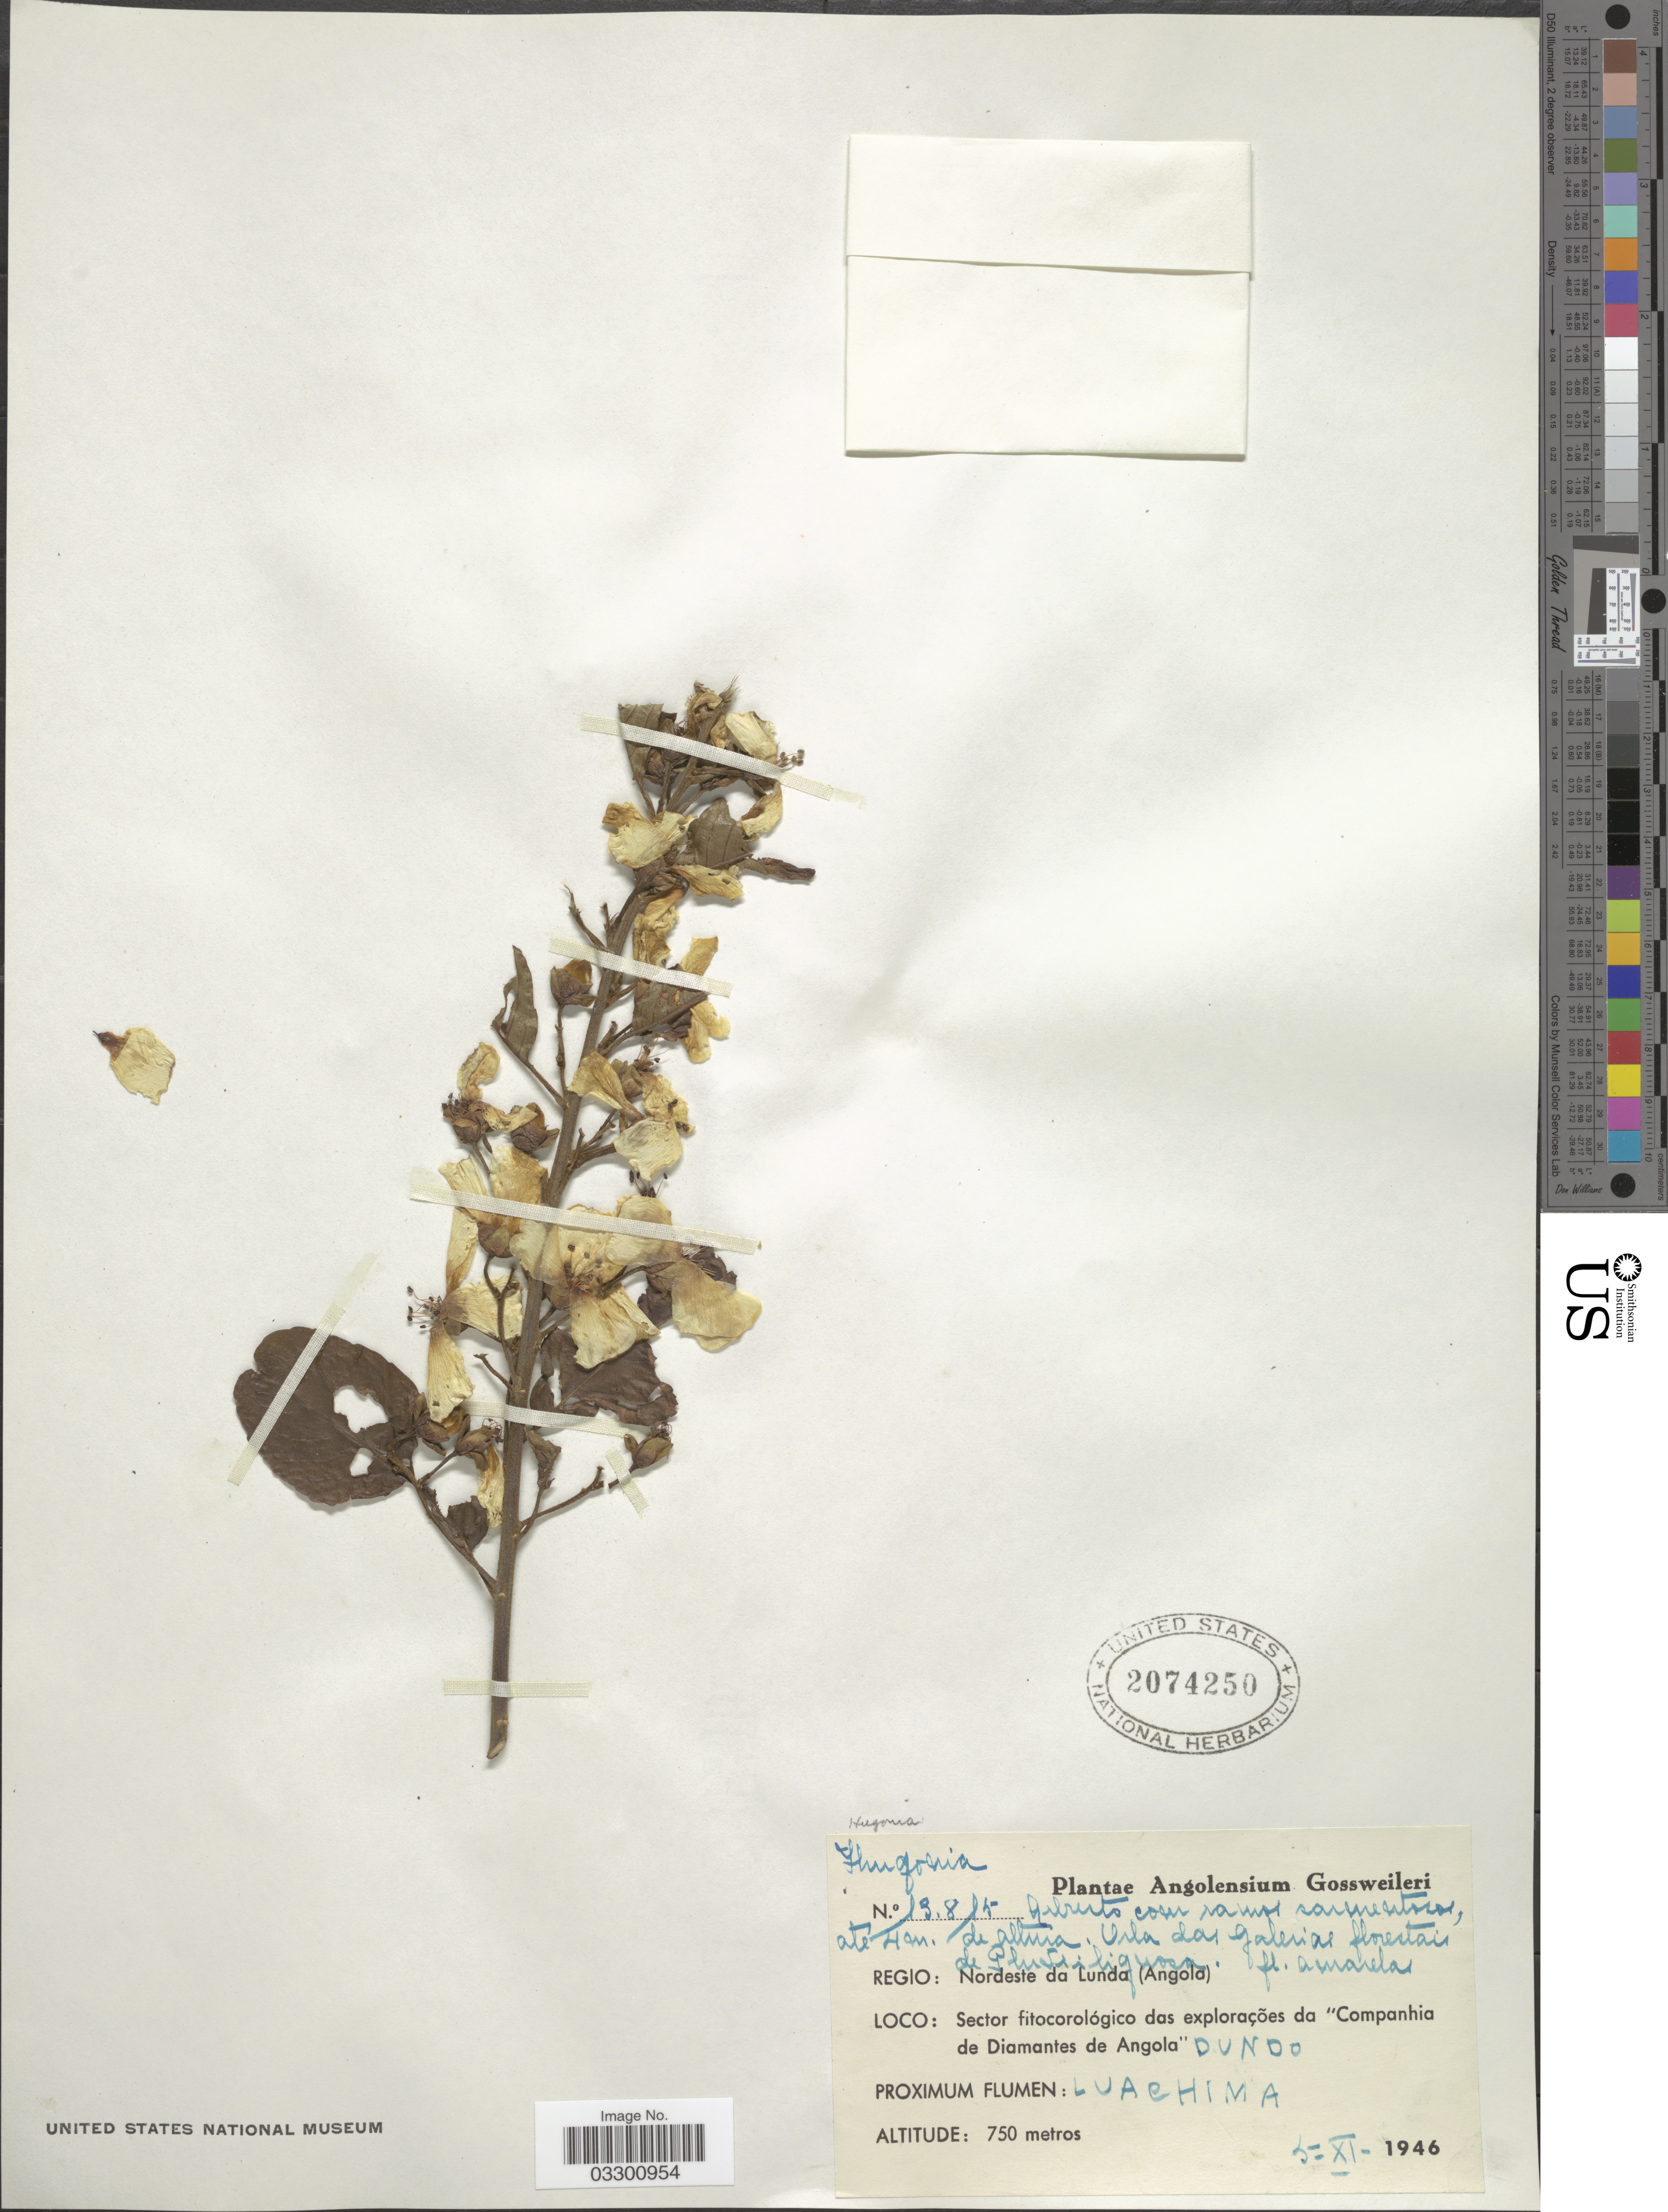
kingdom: Plantae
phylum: Tracheophyta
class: Magnoliopsida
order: Malpighiales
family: Linaceae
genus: Hugonia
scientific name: Hugonia sp.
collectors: -. Gossweiler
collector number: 13815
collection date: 1946-11-05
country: Angola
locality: Regio: Nordeste da Lunda. Sector fitocorológica das explorações da "Companhia de Diamantes de Angola". Dundo [unsure placement]. Proximum Flumen: Luachima.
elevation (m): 750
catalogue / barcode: US 2074250